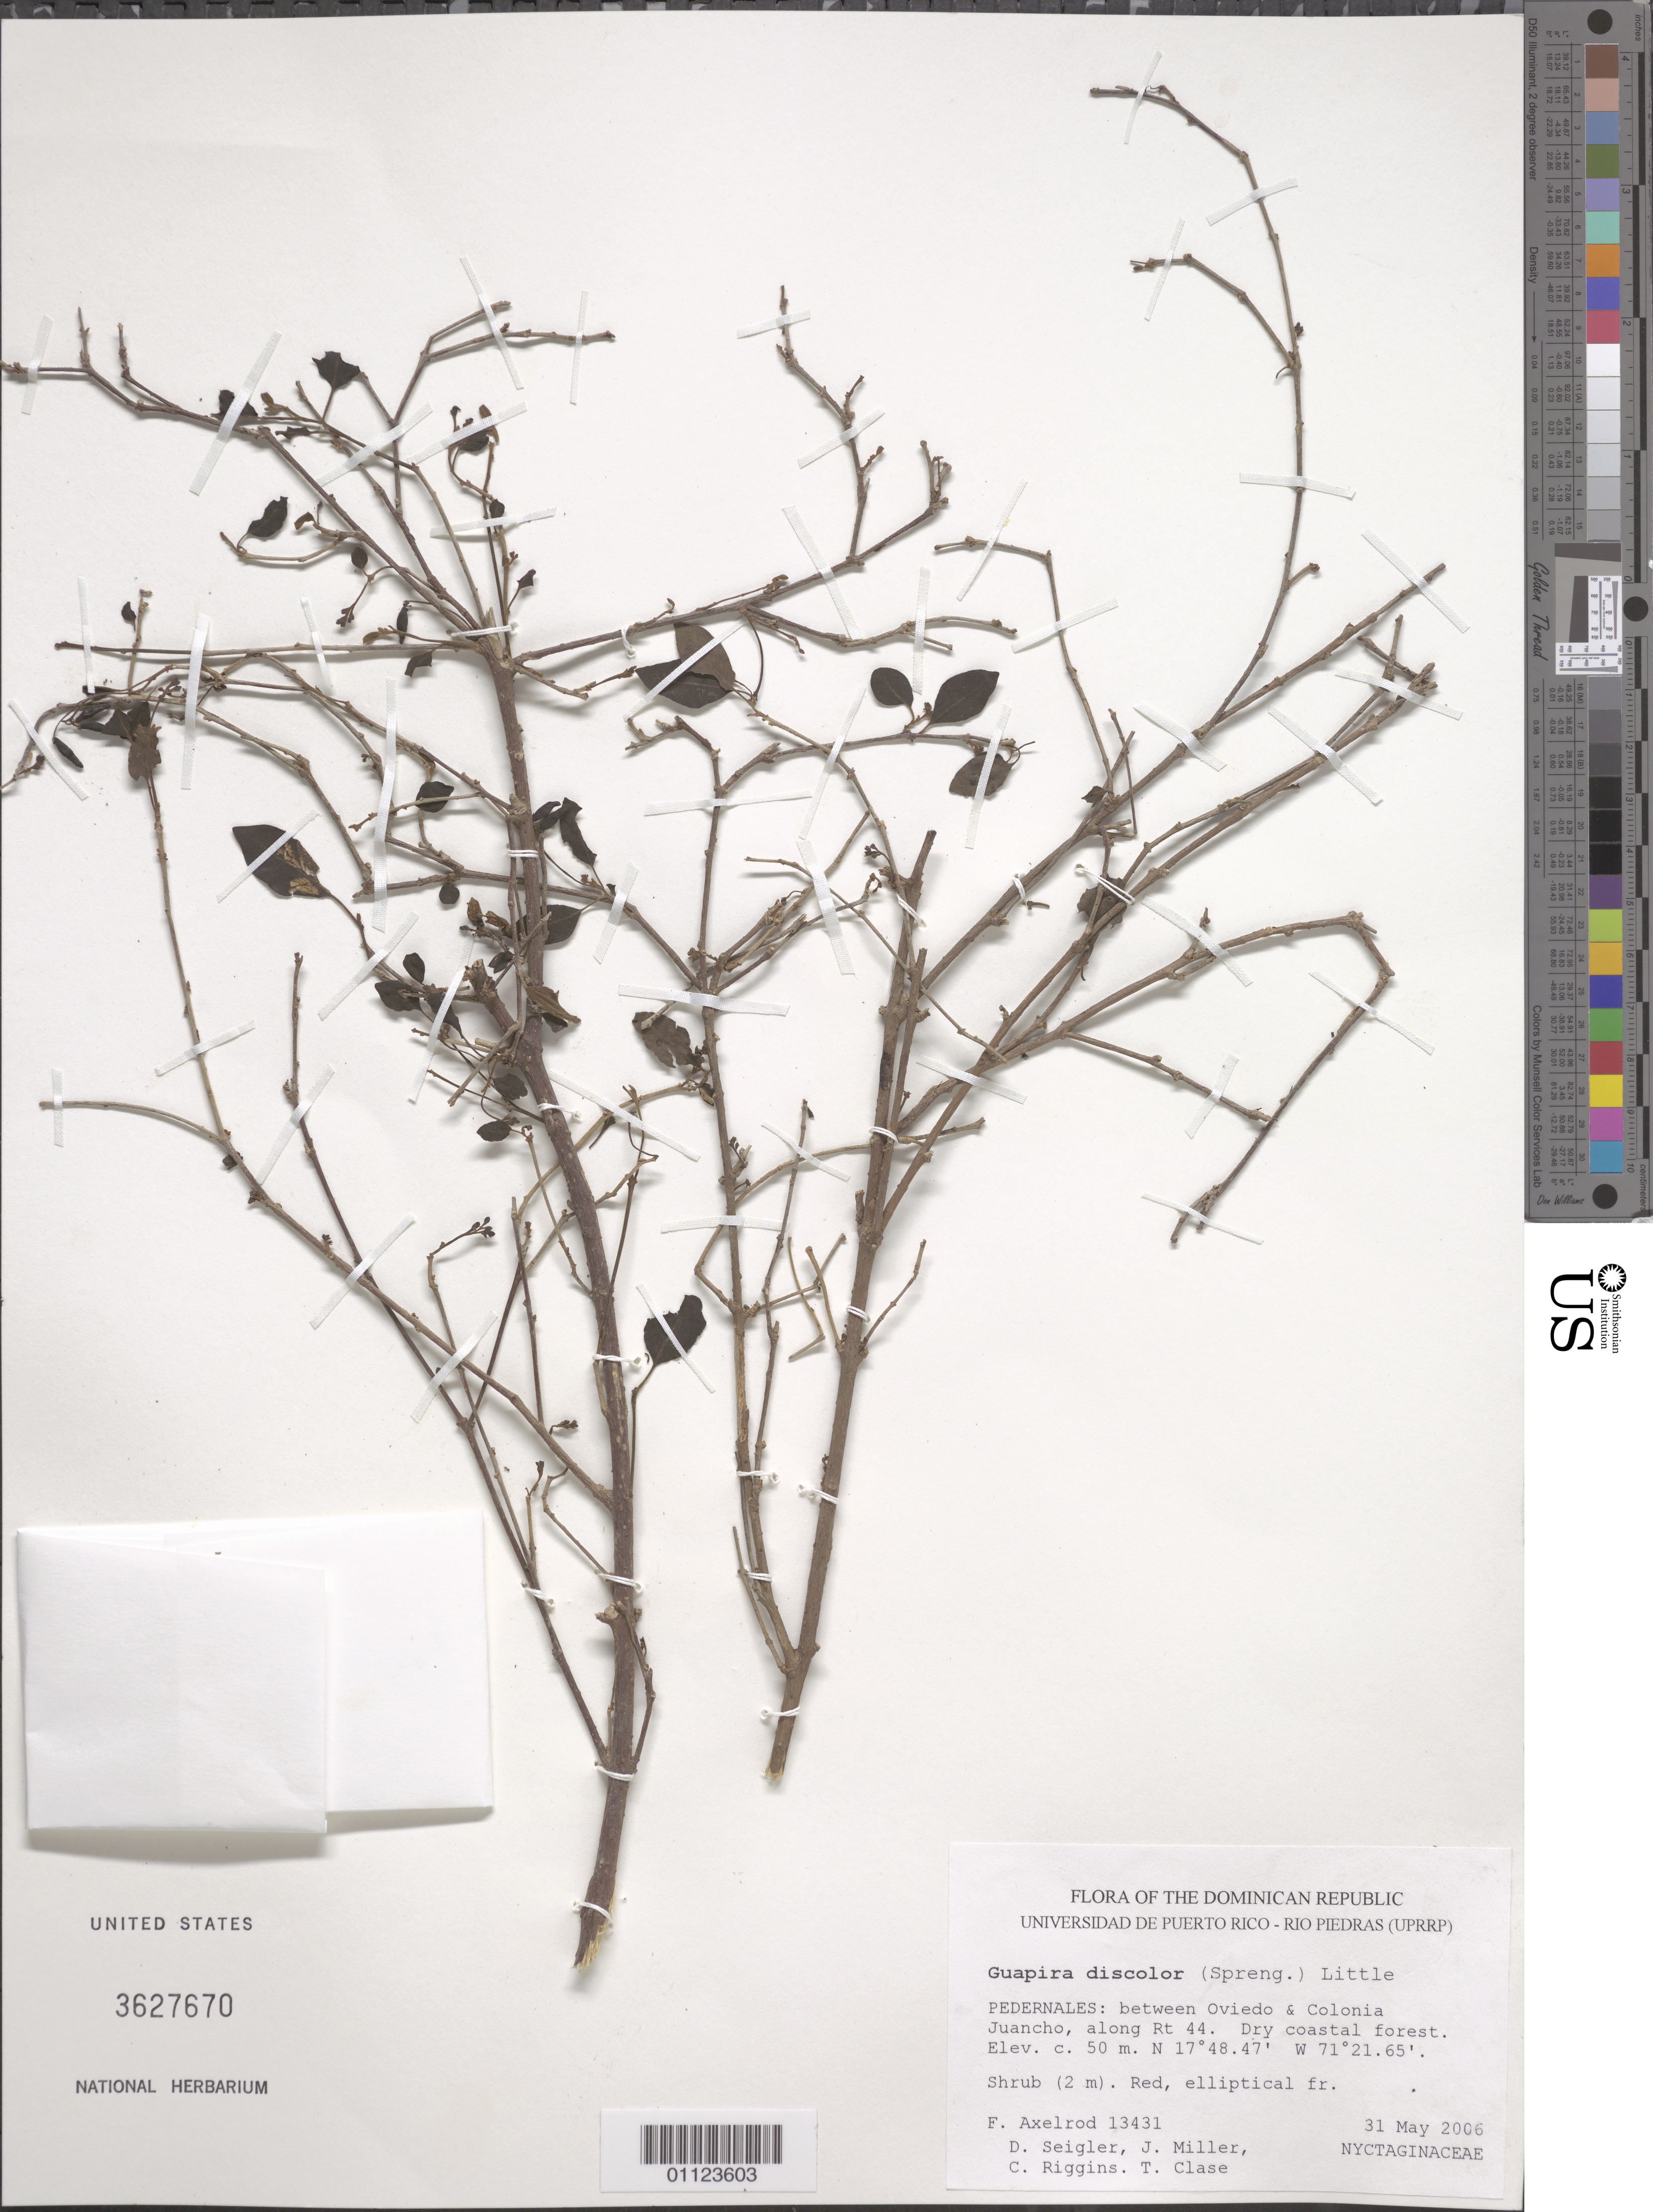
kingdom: Plantae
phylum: Tracheophyta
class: Magnoliopsida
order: Caryophyllales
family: Nyctaginaceae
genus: Guapira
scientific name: Guapira discolor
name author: (Spreng.) Little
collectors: F. S. Axelrod, D. Seigler, J. Miller, C. Riggins & T. Clase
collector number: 13431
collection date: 2006-05-31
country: Dominican Republic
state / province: Pedernales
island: Hispaniola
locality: Oviedo to Colonia Juancho, along Rt. 44.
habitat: Dry coastal forest.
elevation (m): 50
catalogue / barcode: US 3627670